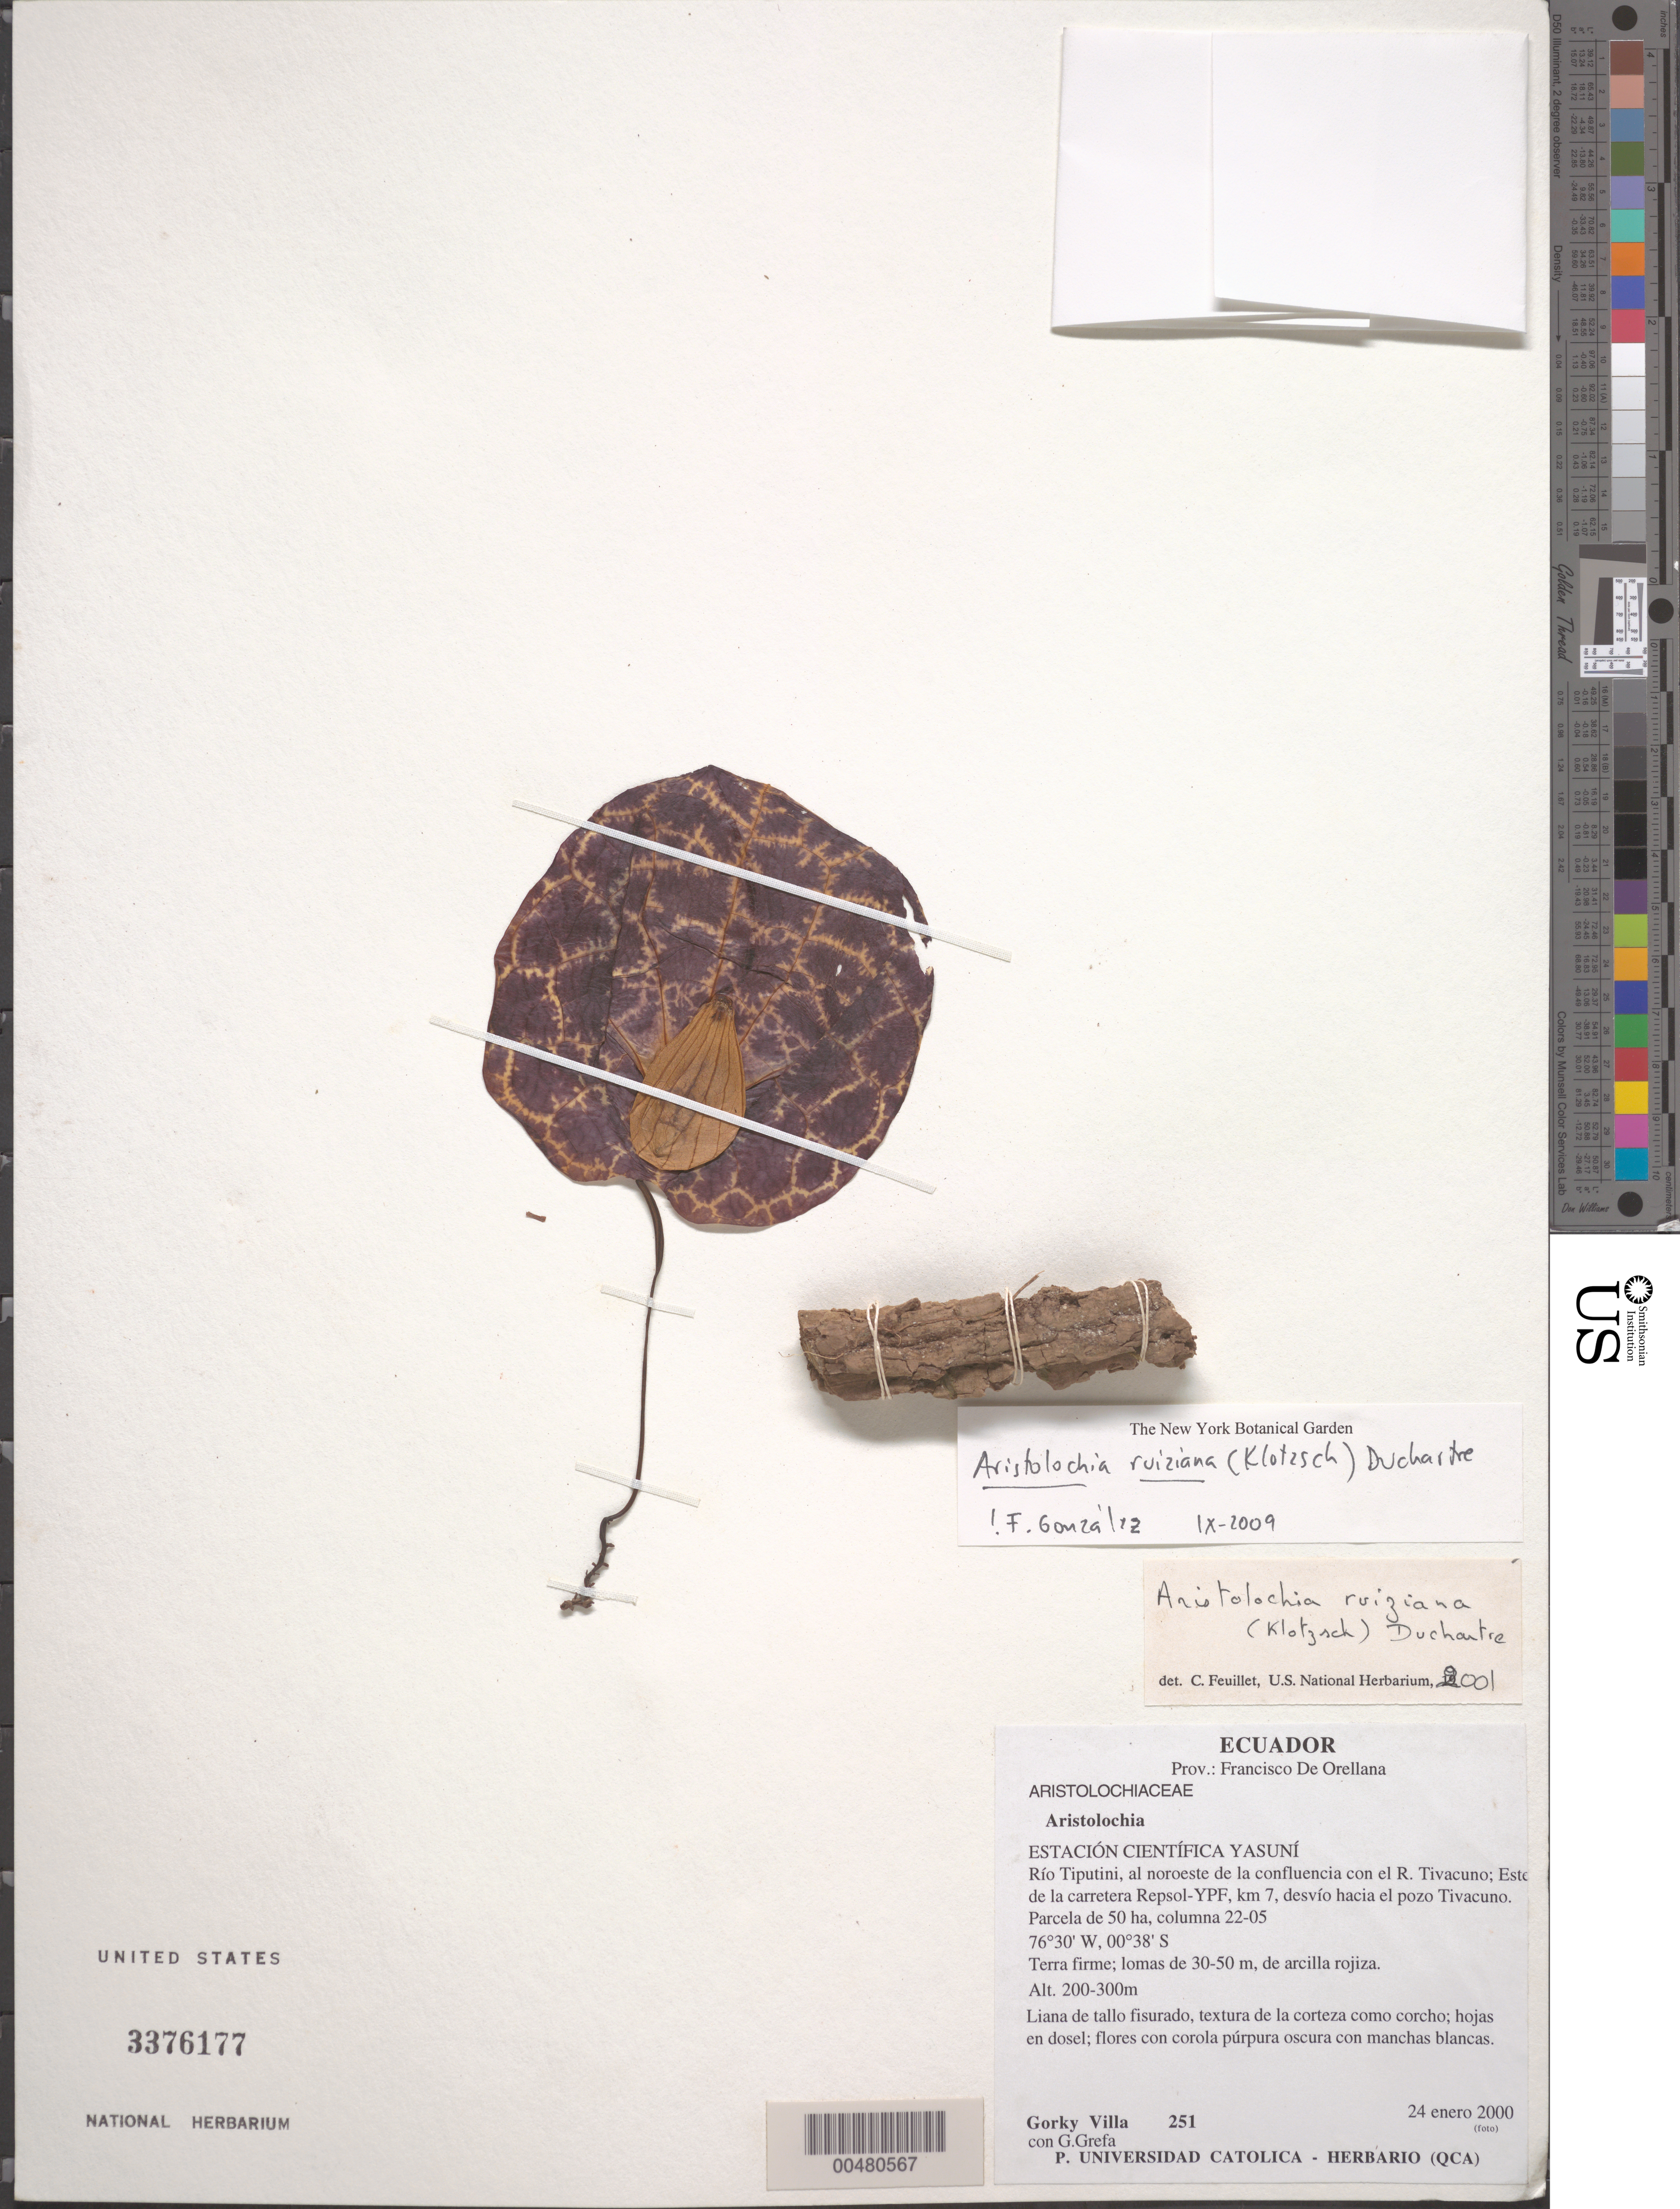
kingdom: Plantae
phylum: Tracheophyta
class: Magnoliopsida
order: Piperales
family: Aristolochiaceae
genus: Aristolochia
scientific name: Aristolochia ruiziana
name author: (Klotzsch) Duch.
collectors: G. Villa & G. Grefa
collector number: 251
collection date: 2000-01-24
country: Ecuador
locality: Prov.: Francisco De Orellana. Estación Científica Yasuní. Río Tiputini, al noroeste de la confluencia con el R. Tivacuno; Este de la carretera Repsol-YPF, km 7, desvío hacia el pozo Tivacuno. Parcela de 50 ha, columna 22-05.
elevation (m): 200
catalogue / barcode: US 3376177